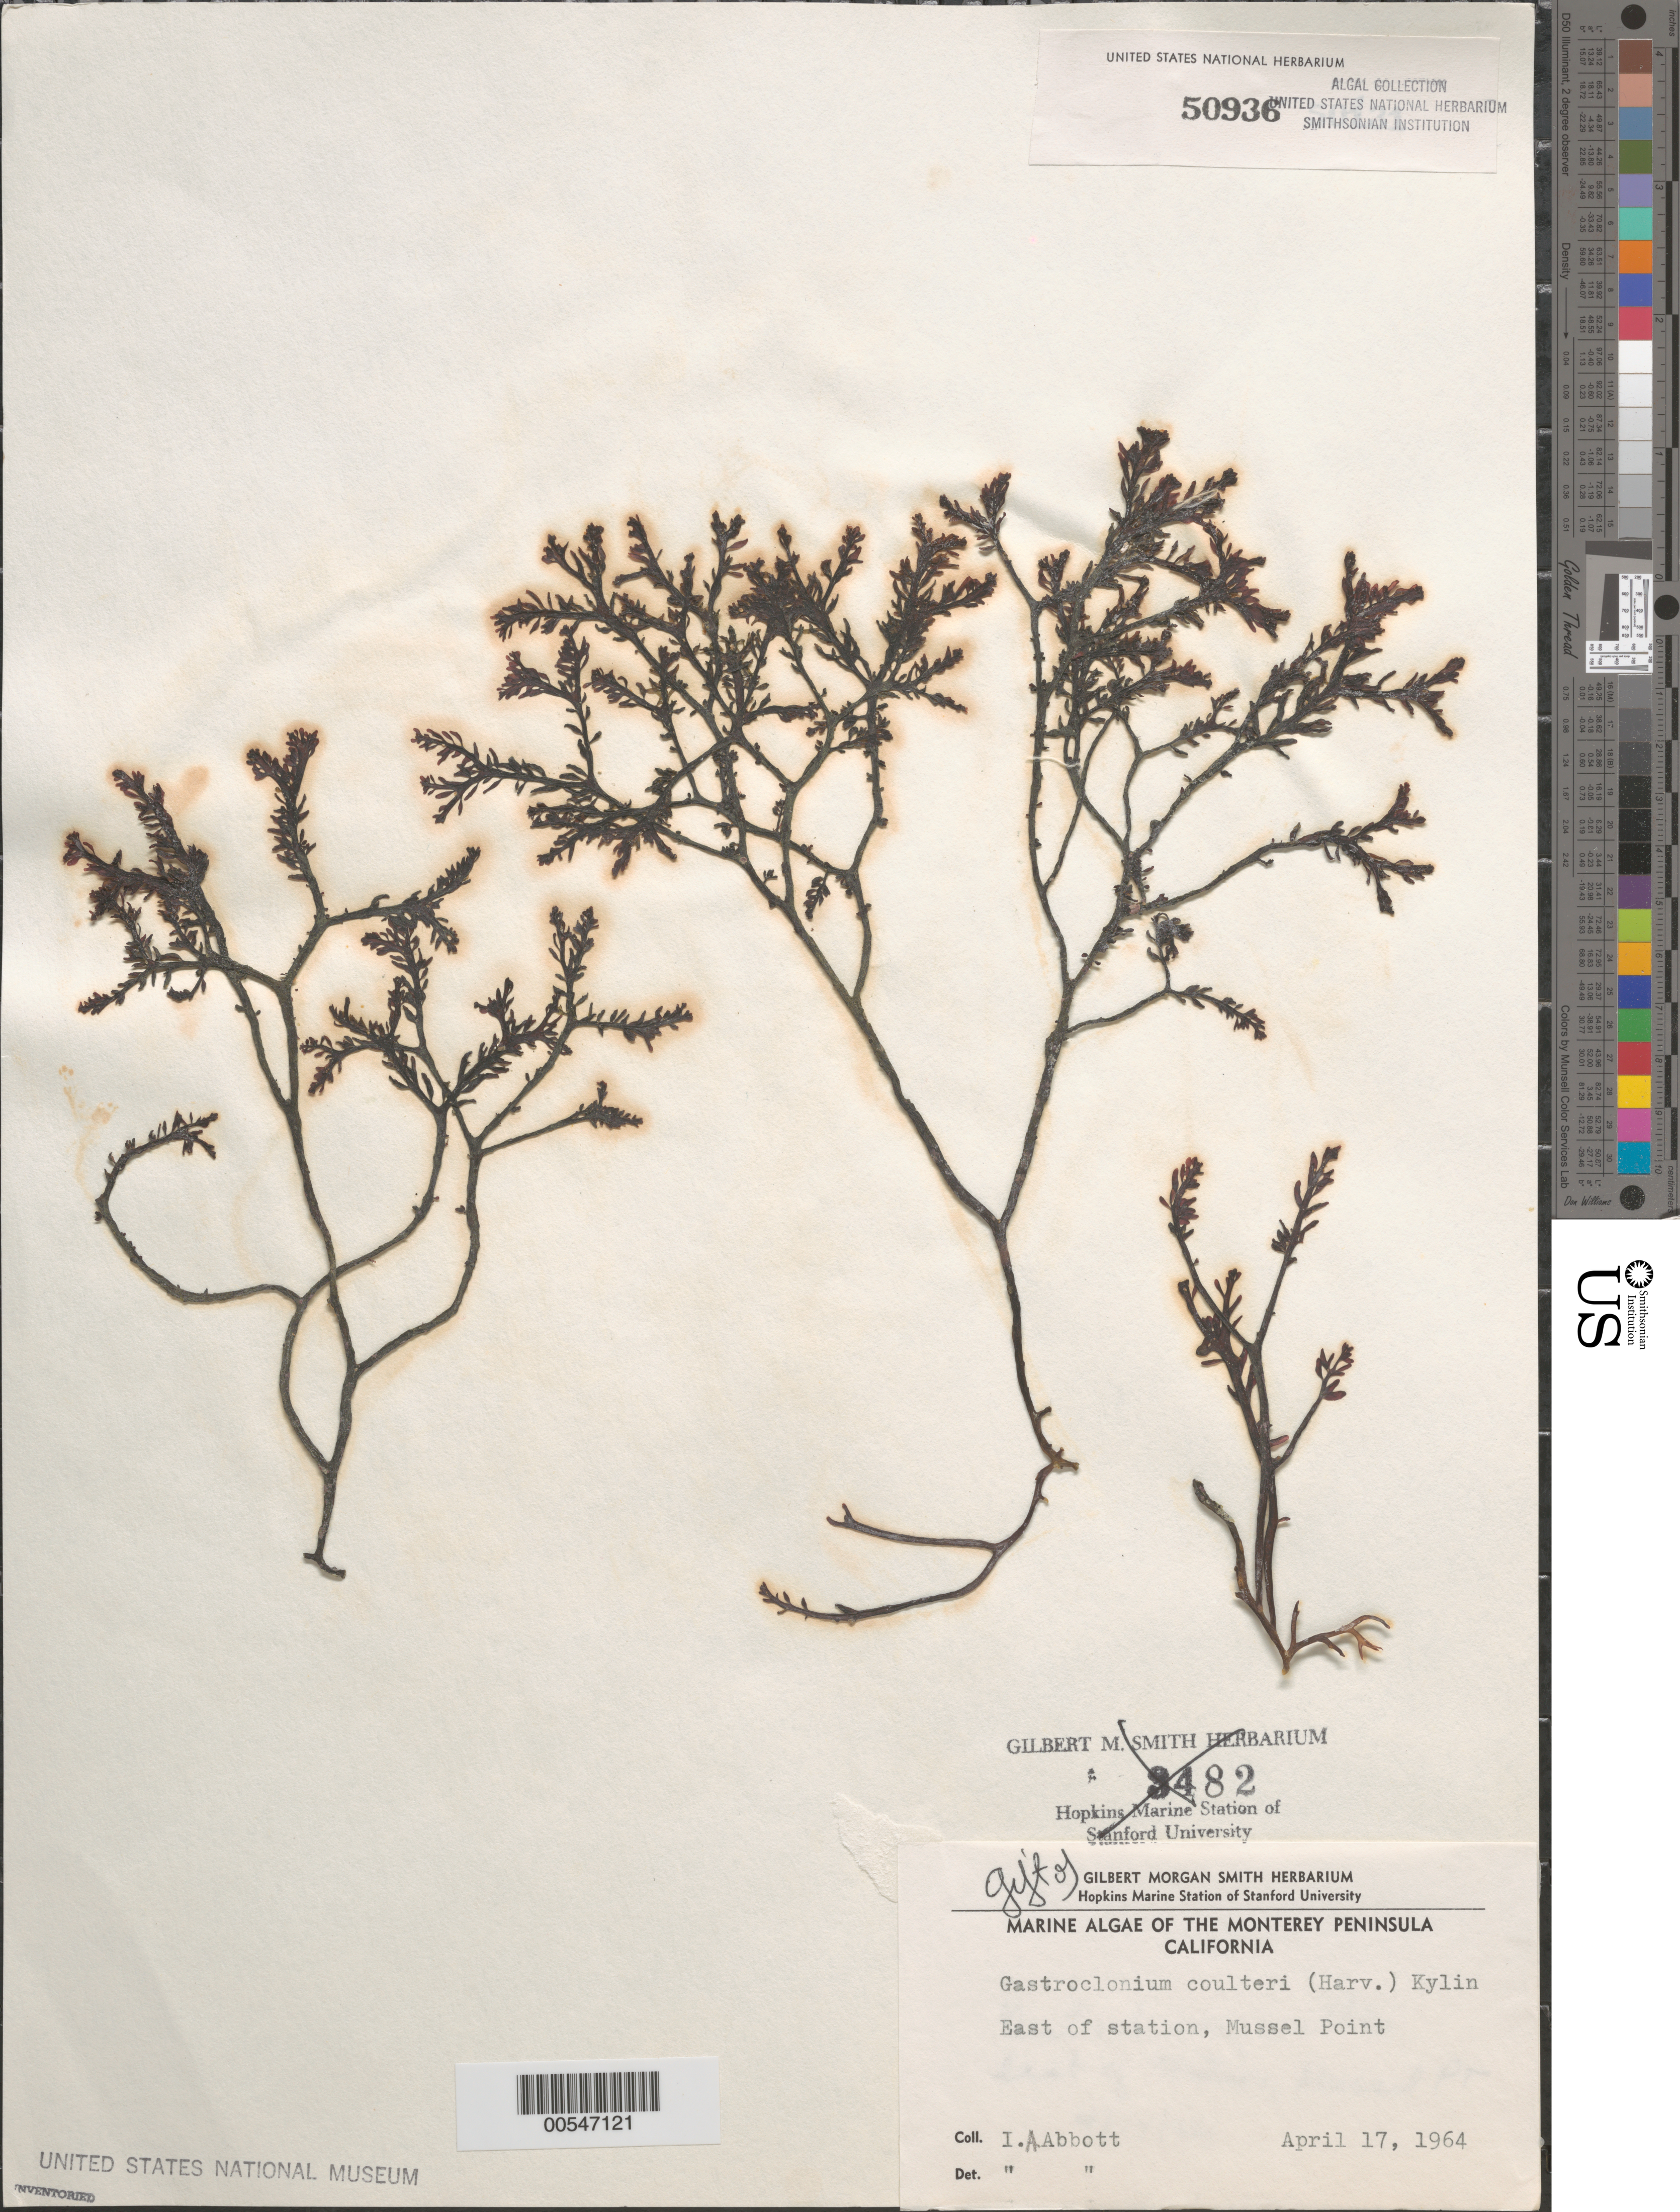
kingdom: Plantae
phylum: Rhodophyta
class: Florideophyceae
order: Rhodymeniales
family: Champiaceae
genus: Neogastroclonium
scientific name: Neogastroclonium subarticulatum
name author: (Turner) L. Le Gall et al.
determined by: Algae name updating Project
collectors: I. A. Abbott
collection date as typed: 17 Apr 1964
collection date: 1964-04-17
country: United States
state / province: California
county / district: Monterey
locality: Mussel Point, east of Hopkins Marine Station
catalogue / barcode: US 50936